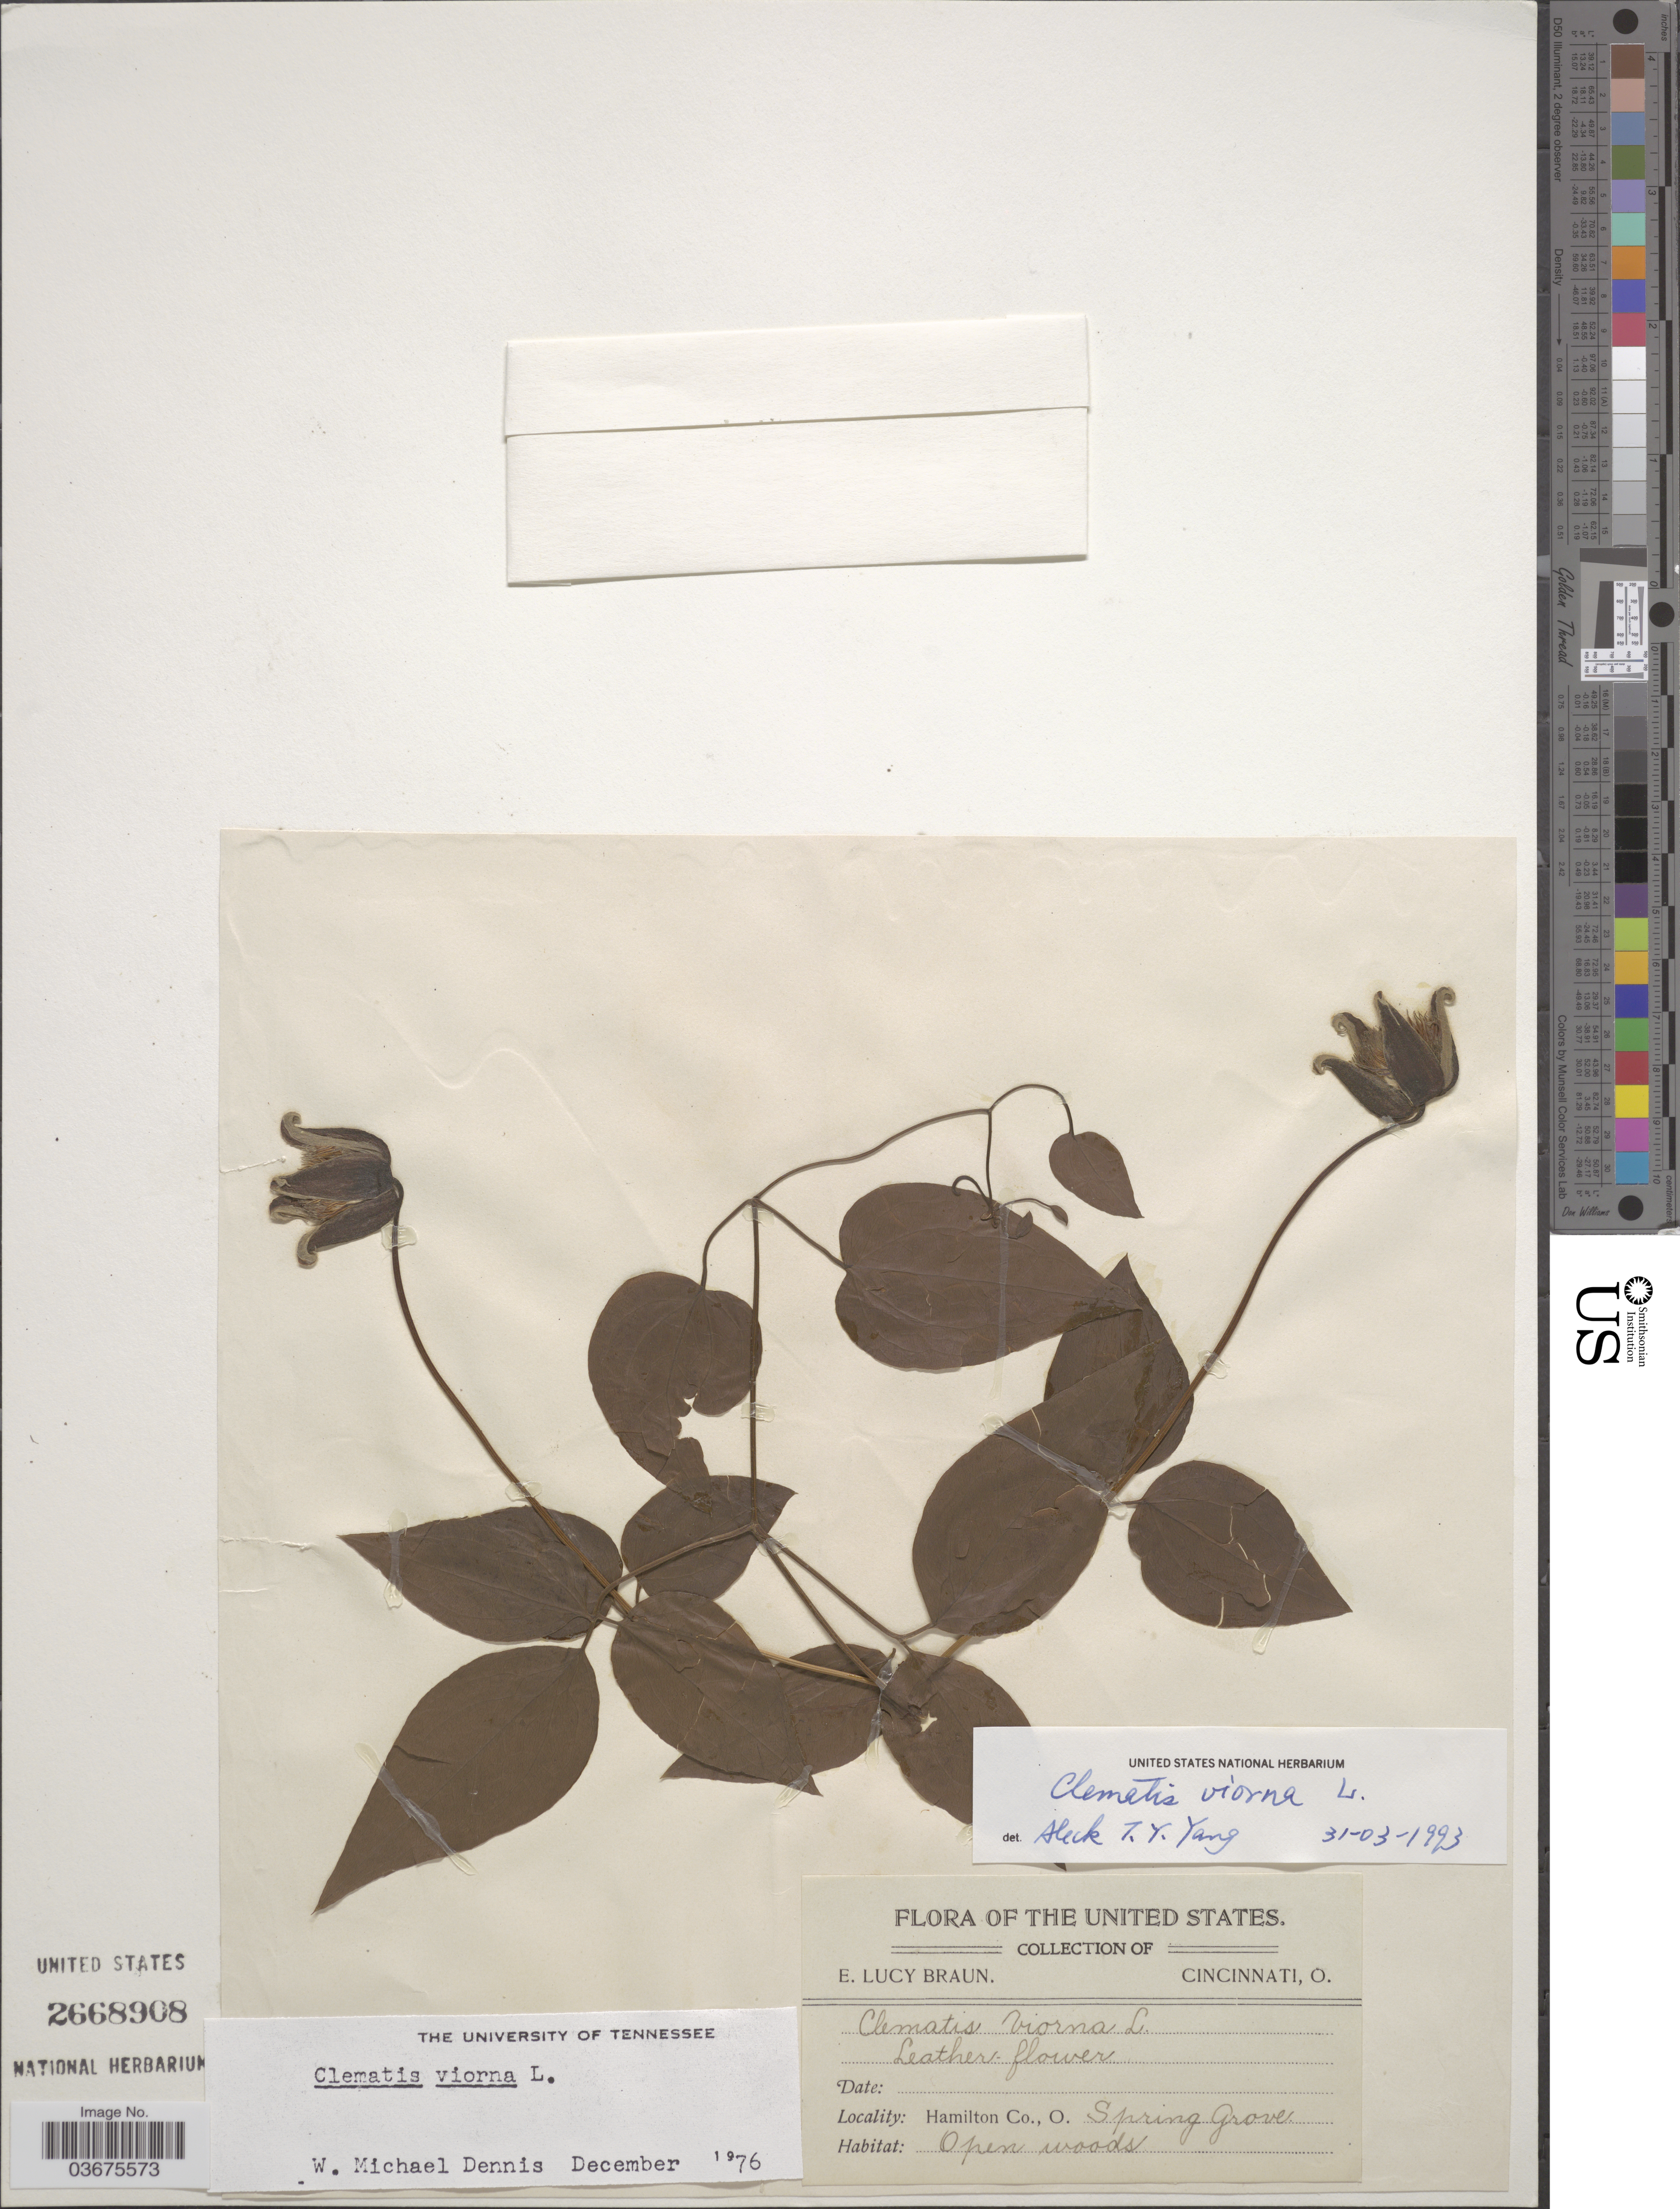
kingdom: Plantae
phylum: Tracheophyta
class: Magnoliopsida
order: Ranunculales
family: Ranunculaceae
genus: Clematis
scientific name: Clematis viorna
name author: L.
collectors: E. L. Braun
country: United States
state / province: Ohio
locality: Hamilton Co., Spring Grove. Open woods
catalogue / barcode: US 2668908